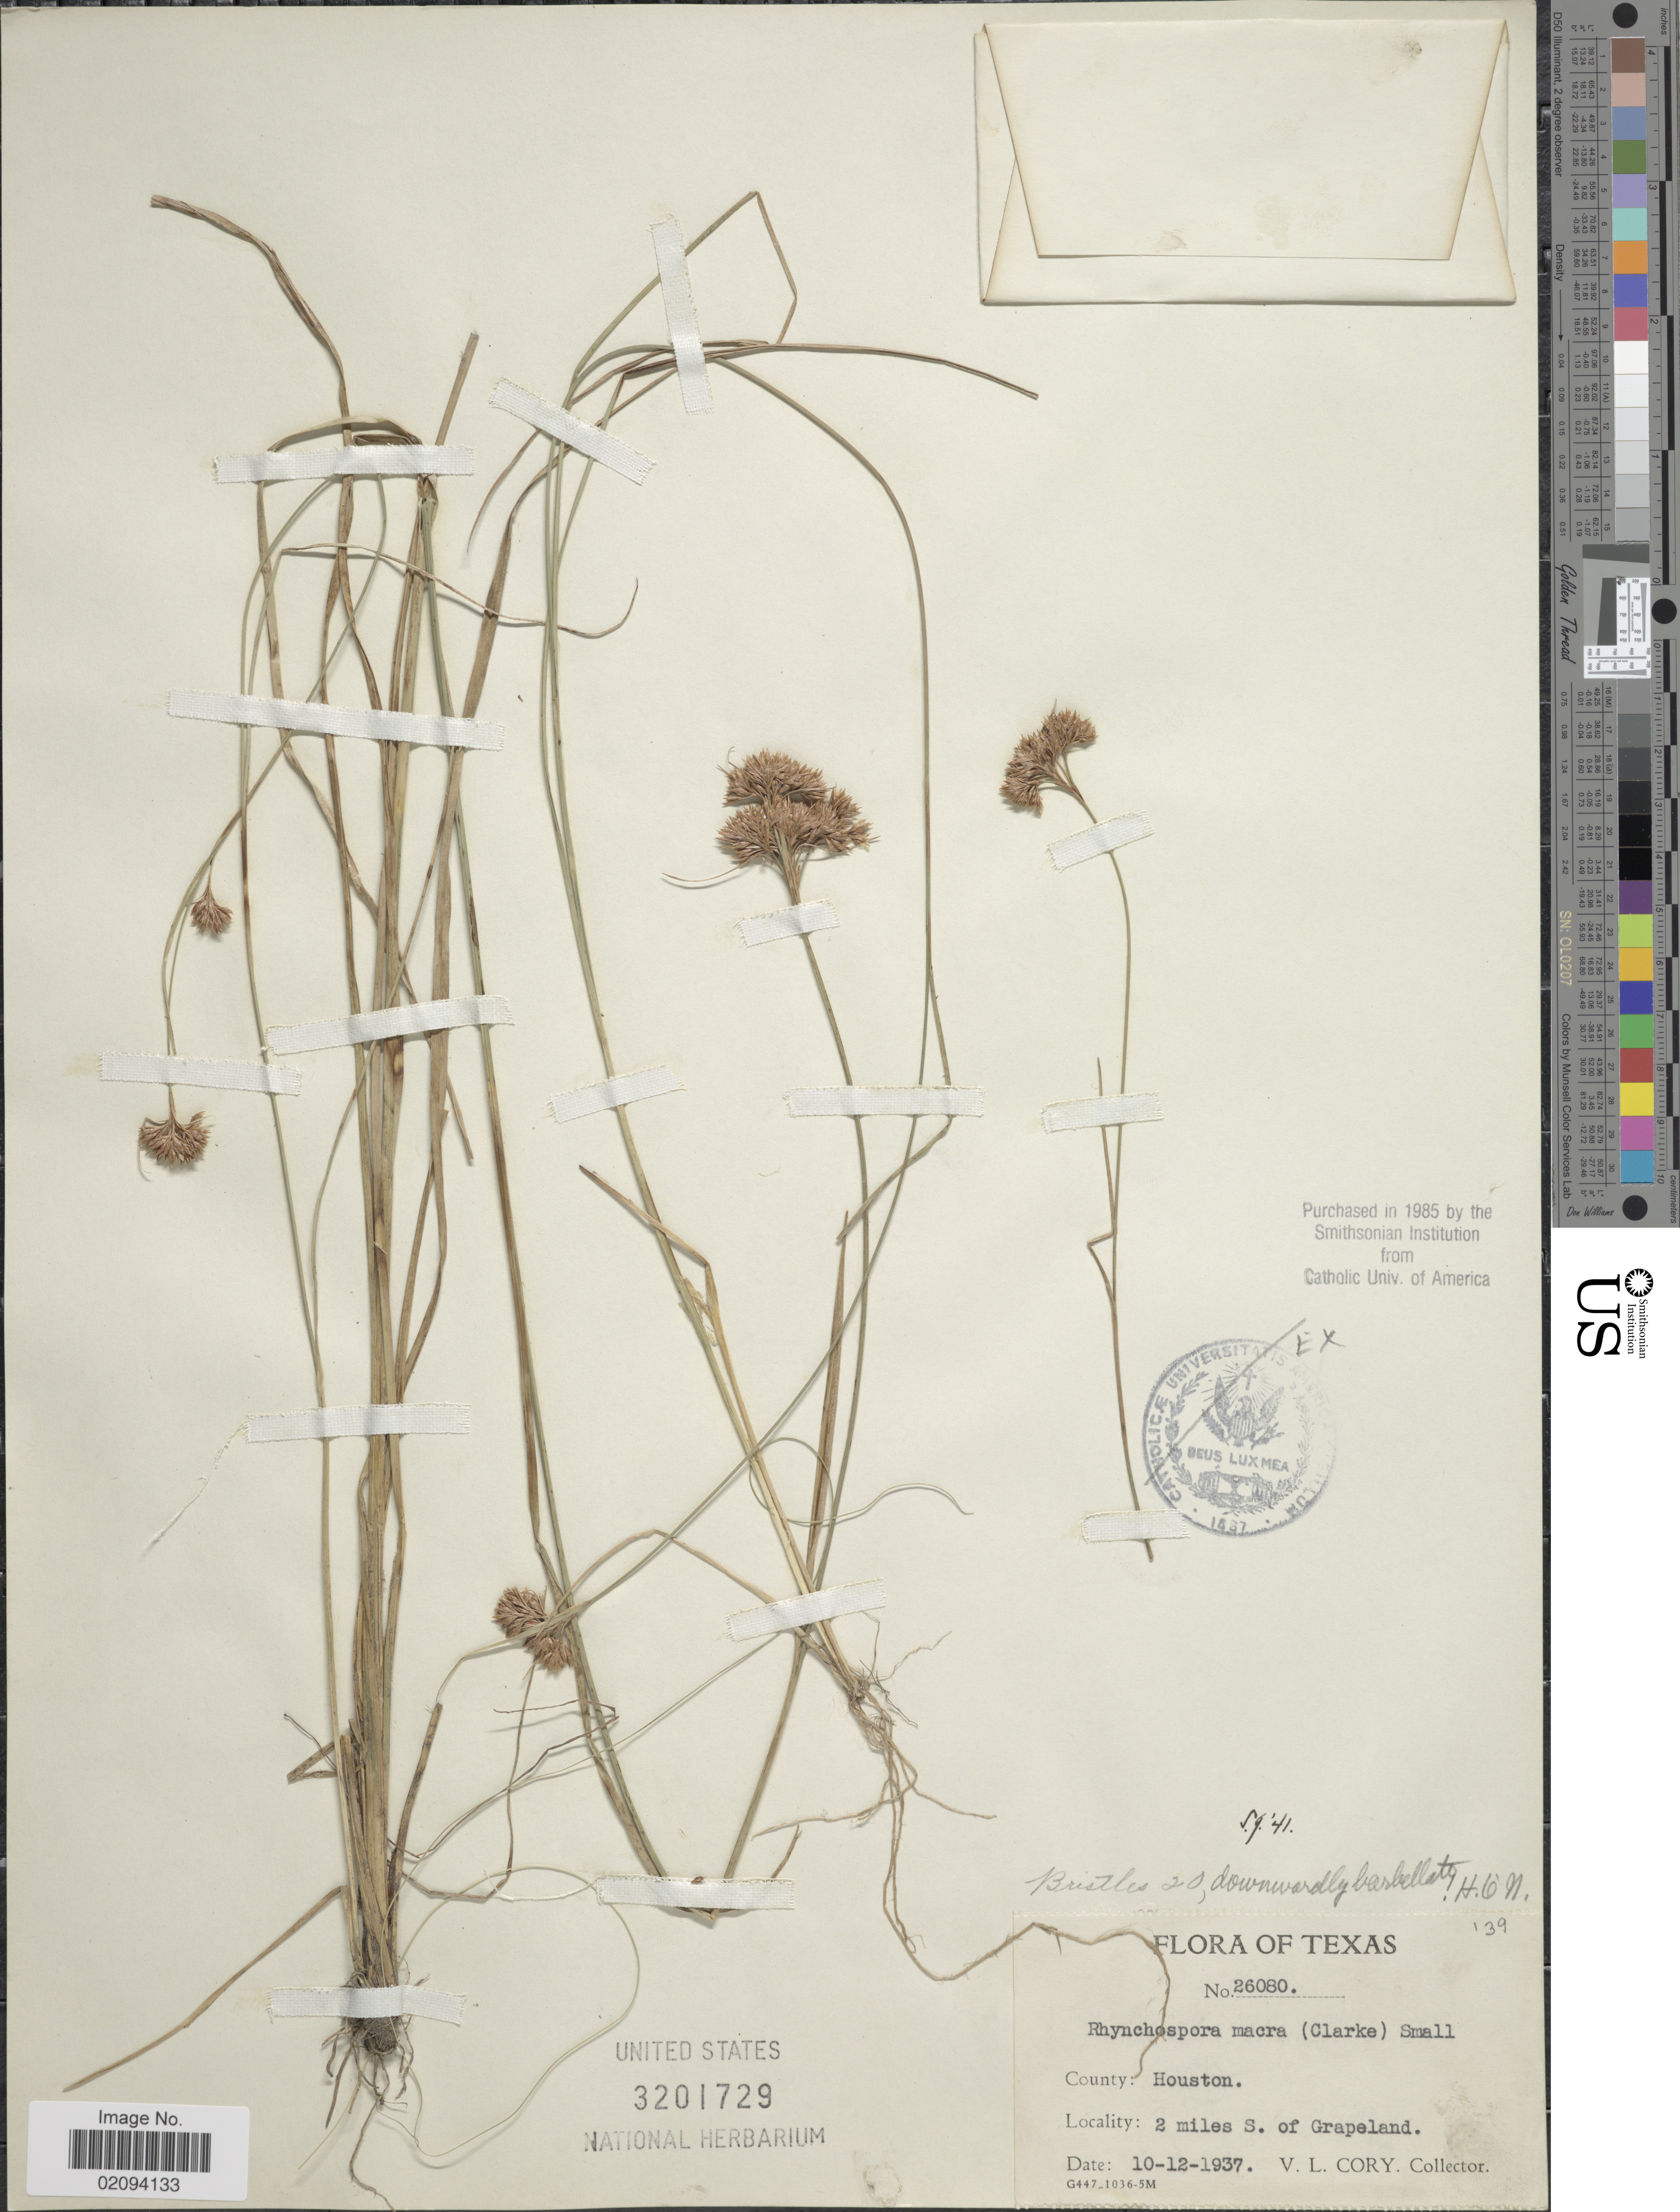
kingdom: Plantae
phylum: Tracheophyta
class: Liliopsida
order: Poales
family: Cyperaceae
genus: Rhynchospora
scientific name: Rhynchospora macra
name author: (C.B. Clarke ex Britton) Small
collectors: V. Cory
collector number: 26080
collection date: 1937-10-12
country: United States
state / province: Texas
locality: County: Houston. 2 miles S. of Grapeland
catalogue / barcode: US 3201729